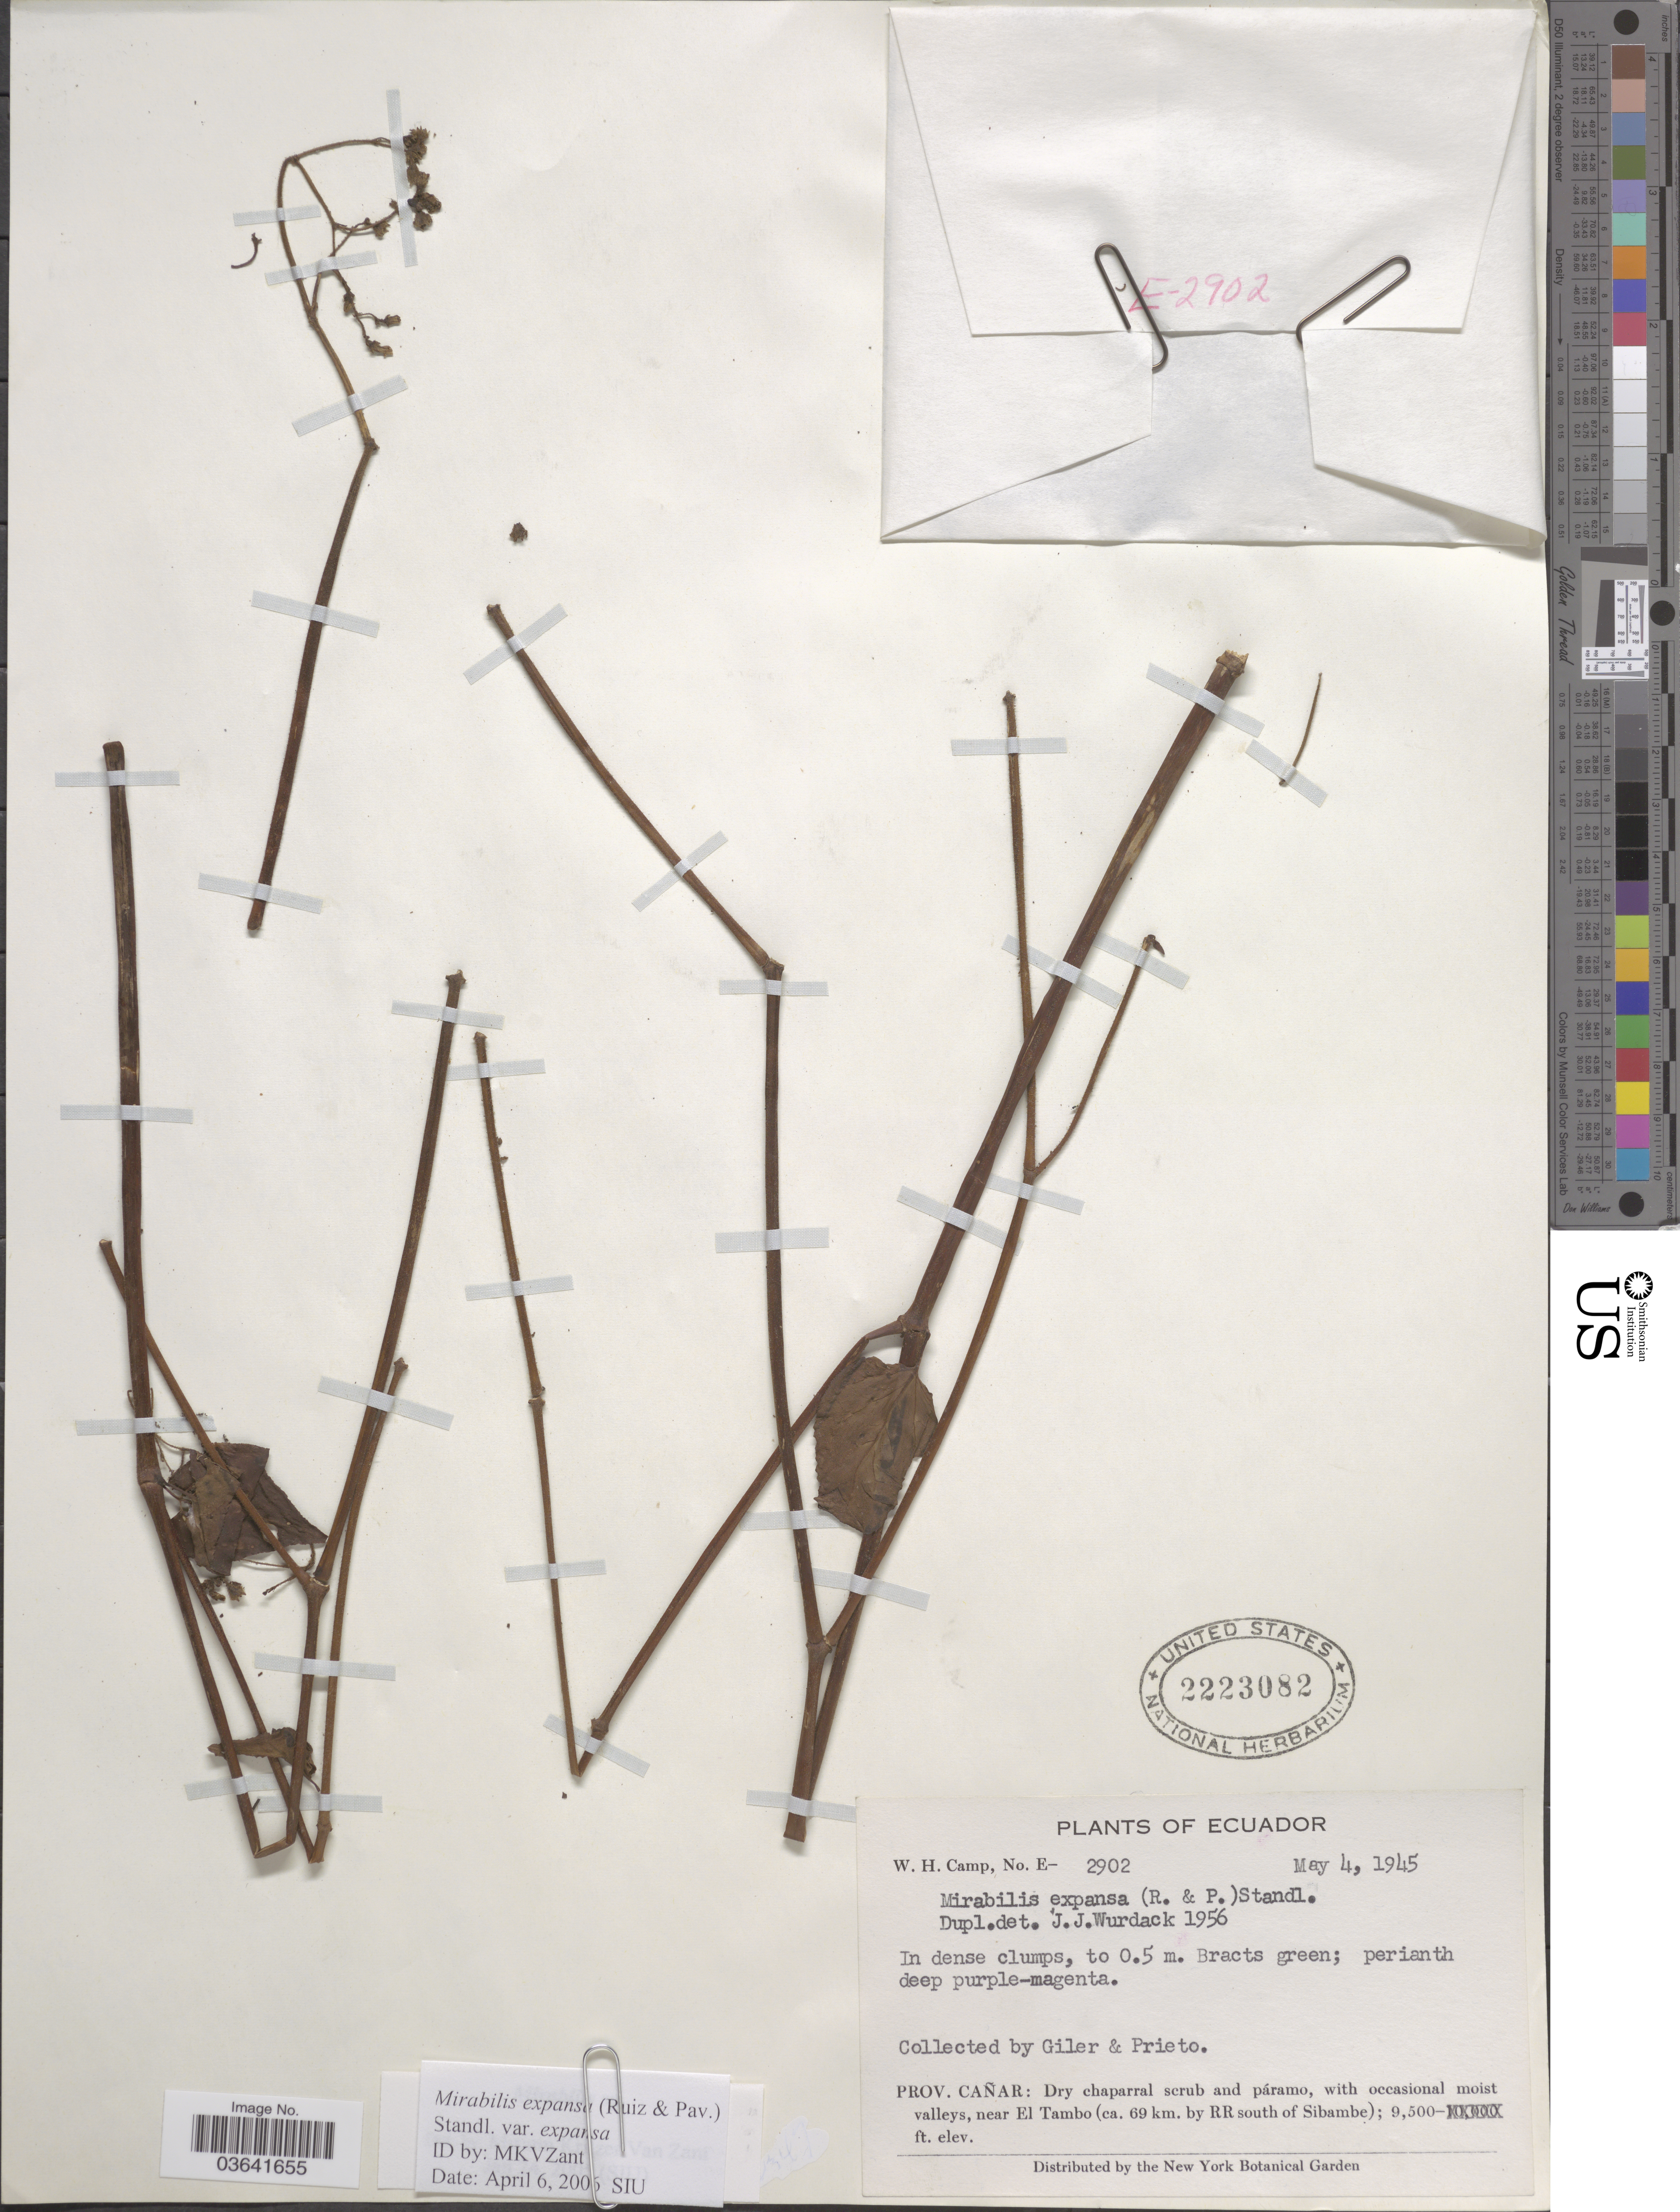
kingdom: Plantae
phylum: Tracheophyta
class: Magnoliopsida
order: Caryophyllales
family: Nyctaginaceae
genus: Mirabilis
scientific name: Mirabilis expansa var. expansa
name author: (Ruiz & Pav.) Standl.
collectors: Giler, -- & -. Prieto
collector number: E-2902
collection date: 1945-05-04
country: Ecuador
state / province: Cañar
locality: Dry chaparral scrub and páramo, with occasional moist valleys, near El Tambo (ca. 69 km. by RR south of Sibambe).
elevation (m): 2896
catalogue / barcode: US 2223082